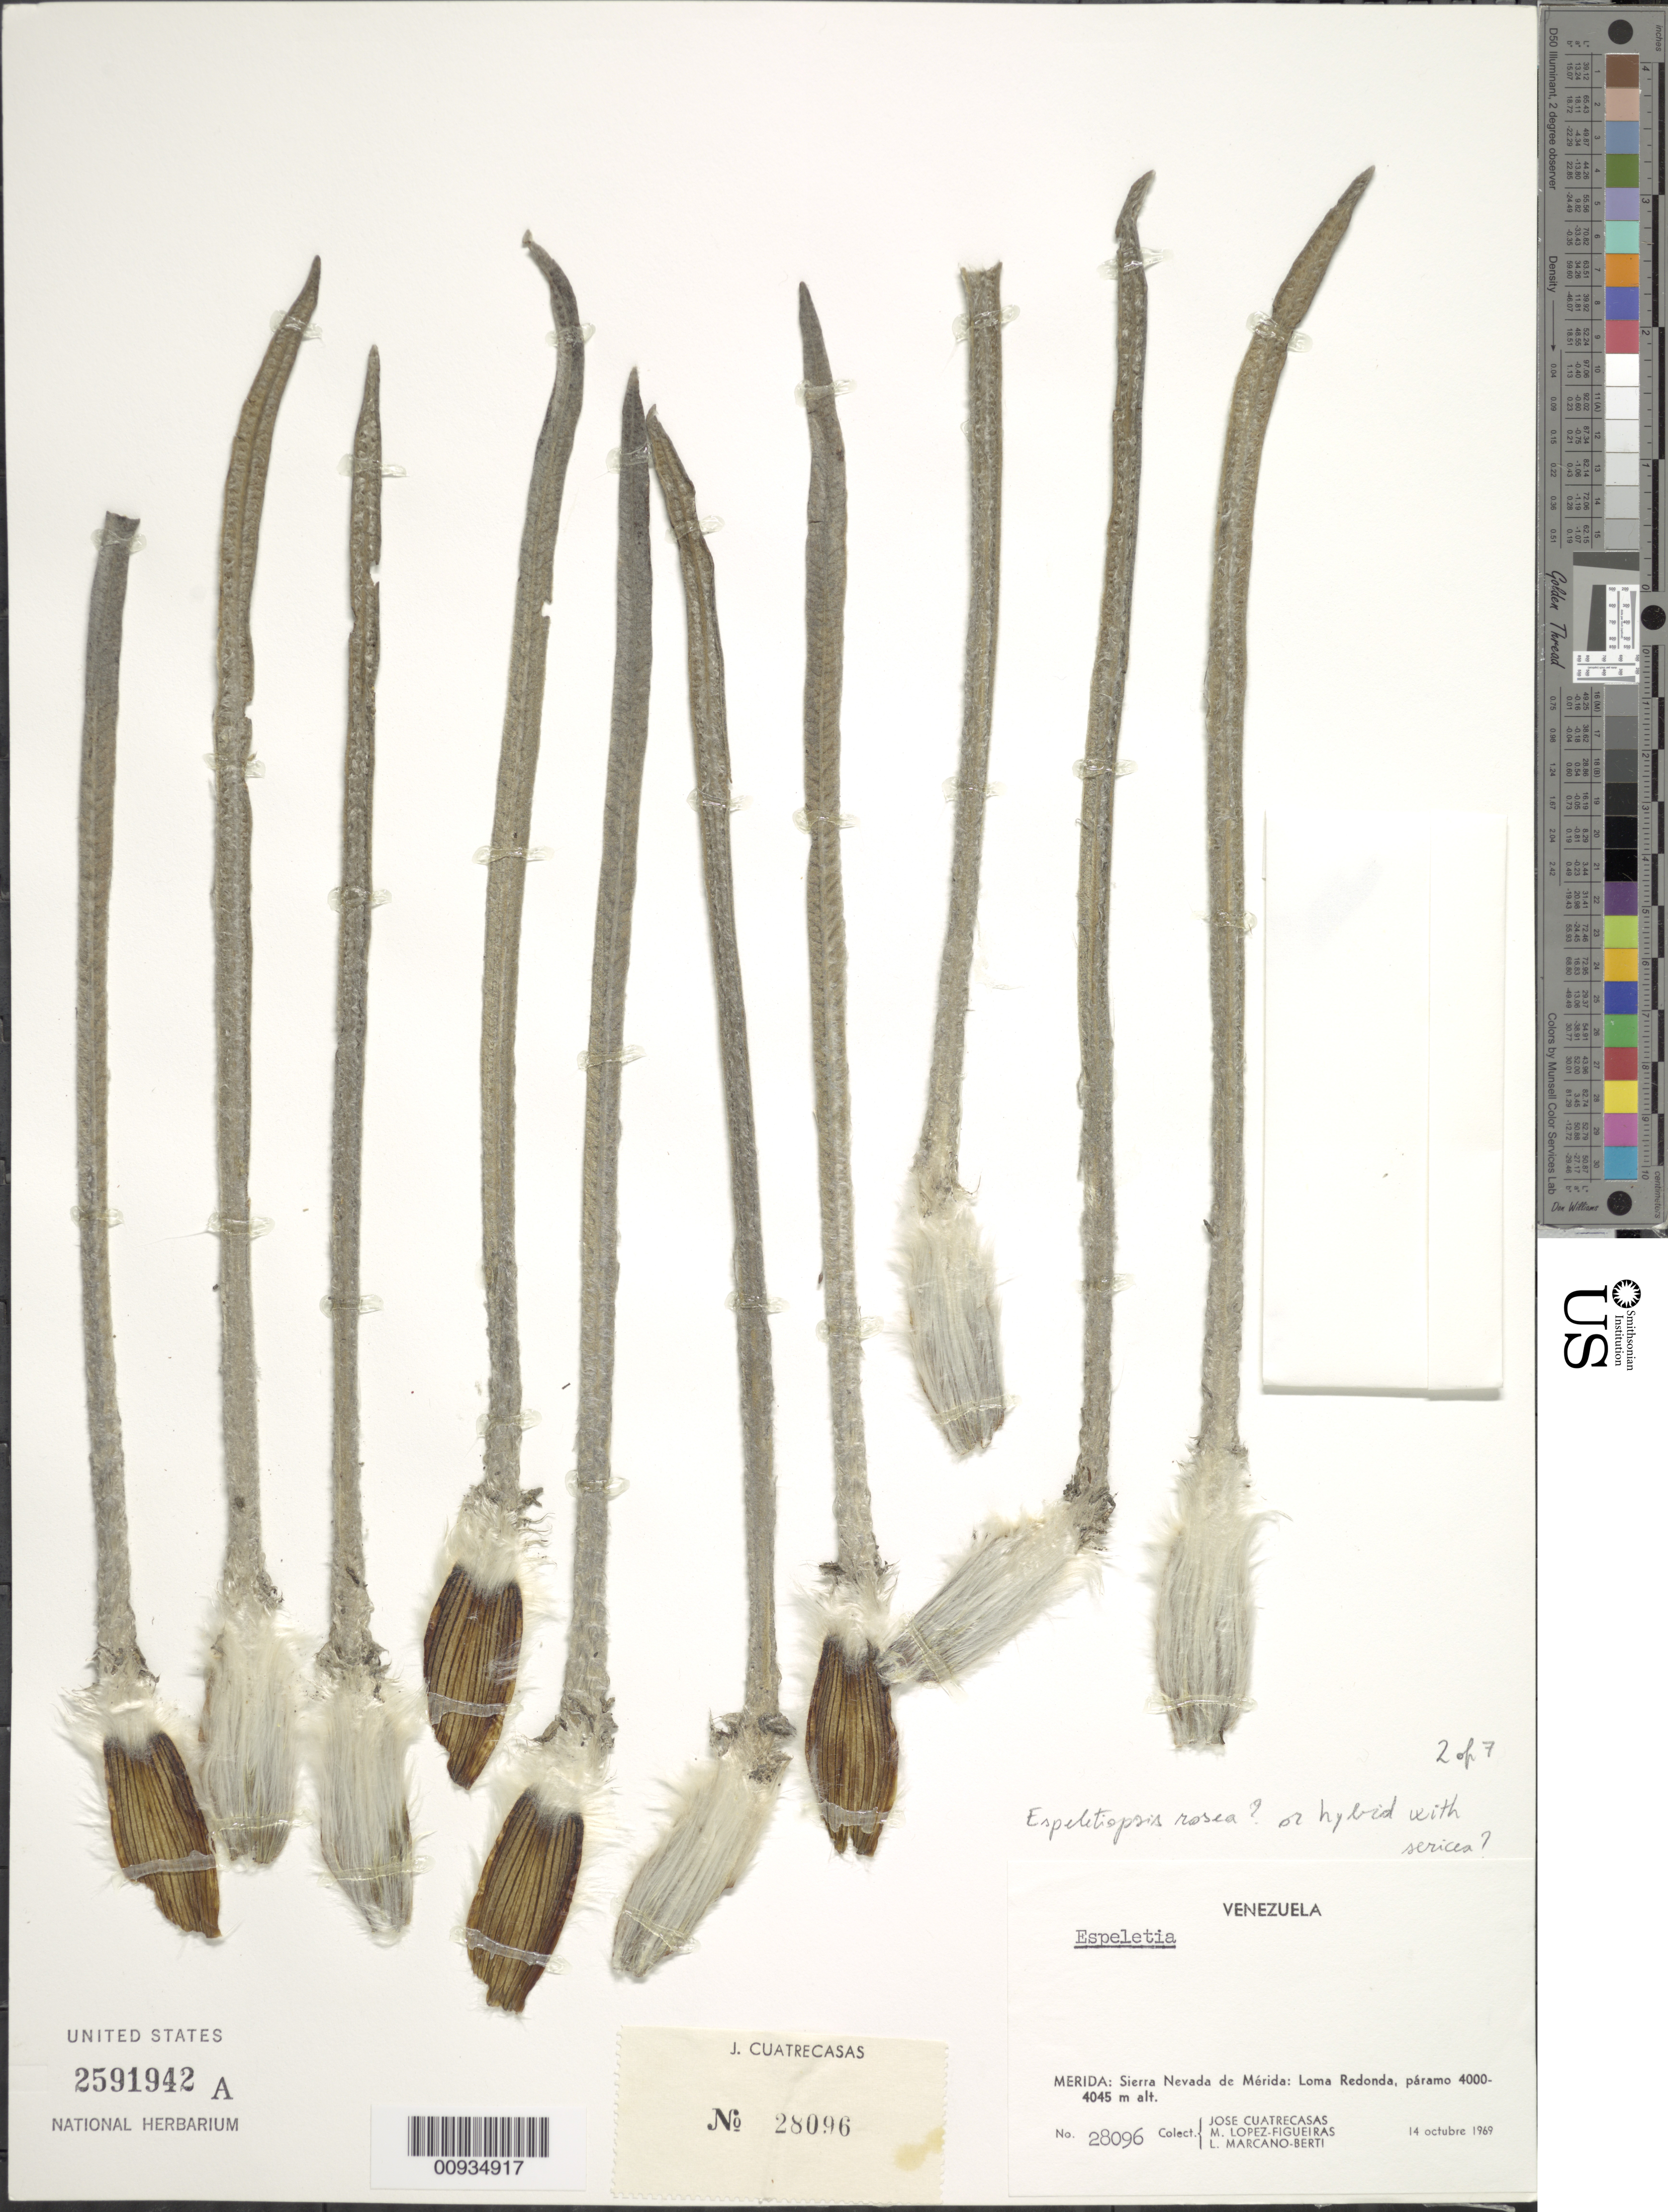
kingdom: Plantae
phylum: Tracheophyta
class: Magnoliopsida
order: Asterales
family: Asteraceae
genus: Espeletiopsis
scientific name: Espeletiopsis rosea comb. ined.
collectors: J. Cuatrecasas, M. López Figueiras & L. Marcano-Berti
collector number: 28096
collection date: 1969-10-14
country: Venezuela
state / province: Mérida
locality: Sierra Nevada de Merida, Loma Redonda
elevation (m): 4000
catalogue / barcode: US 2591942A